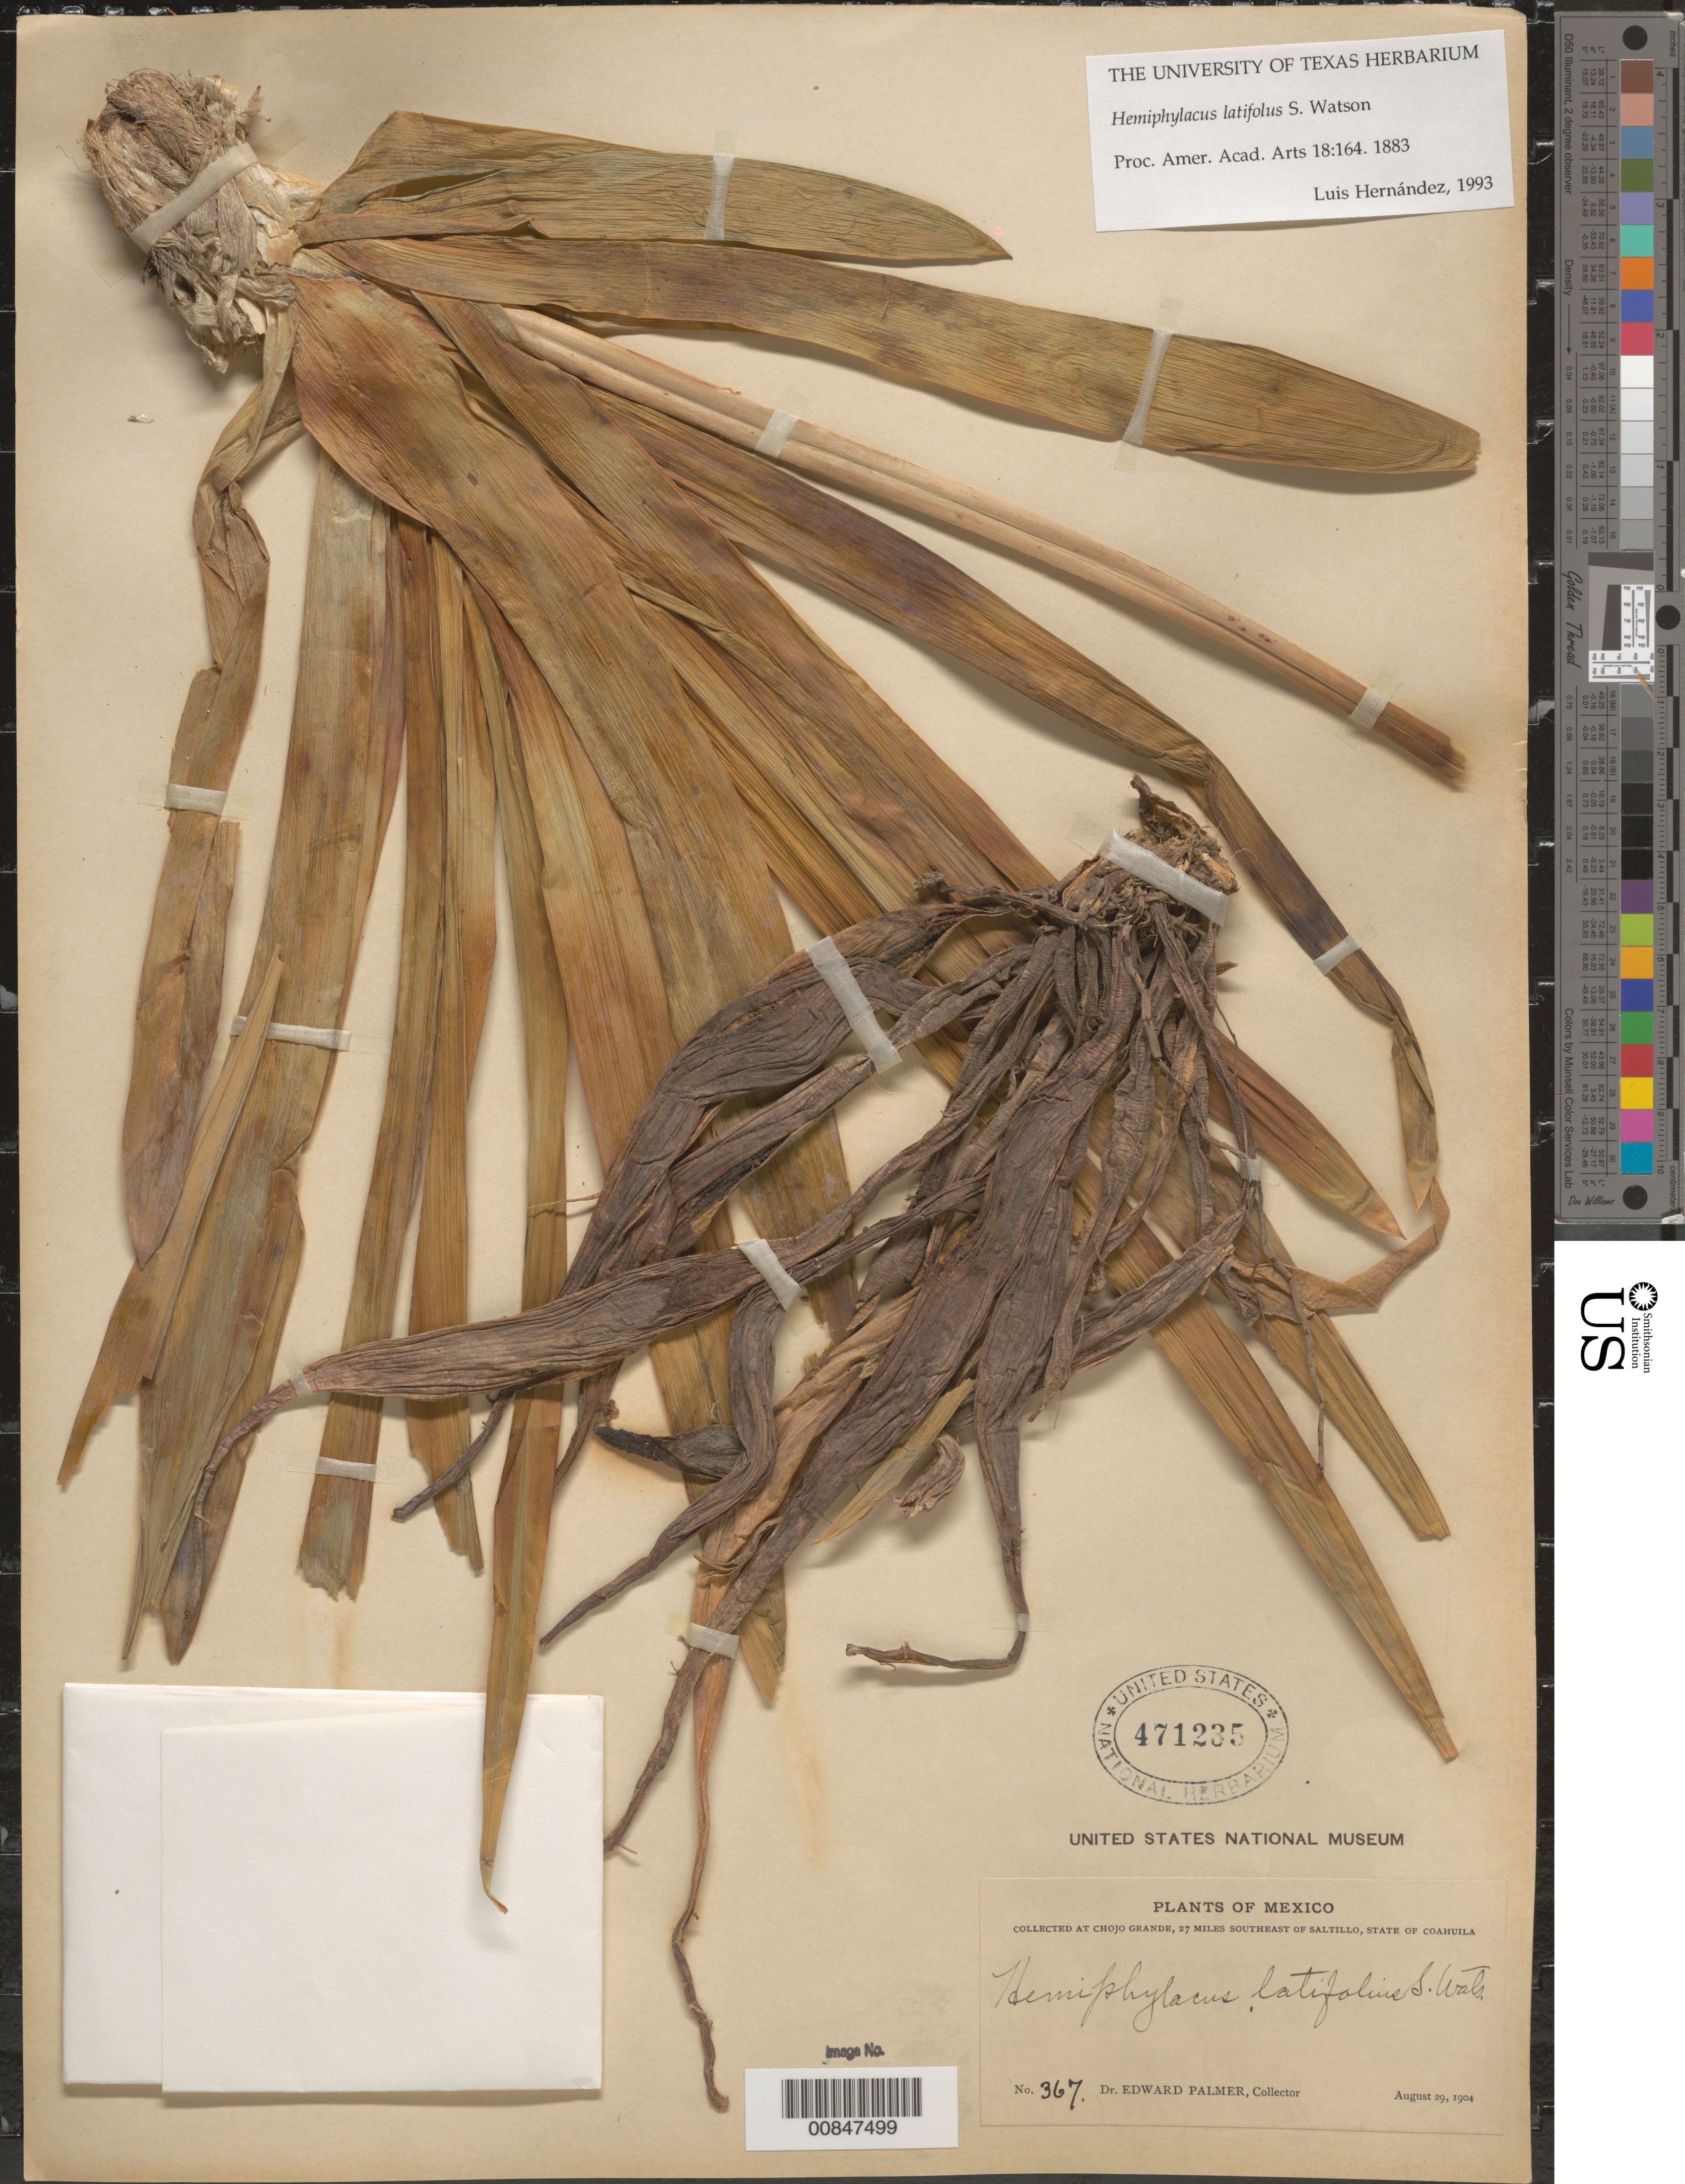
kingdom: Plantae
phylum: Tracheophyta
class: Liliopsida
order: Asparagales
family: Asparagaceae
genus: Hemiphylacus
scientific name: Hemiphylacus latifolius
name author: S. Watson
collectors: E. Palmer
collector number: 367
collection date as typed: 29 Aug 1904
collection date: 1904-08-29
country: Mexico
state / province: Coahuila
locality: Chojo Grande, 27 miles southeast of Saltillo, Coahuila.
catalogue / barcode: US 471235